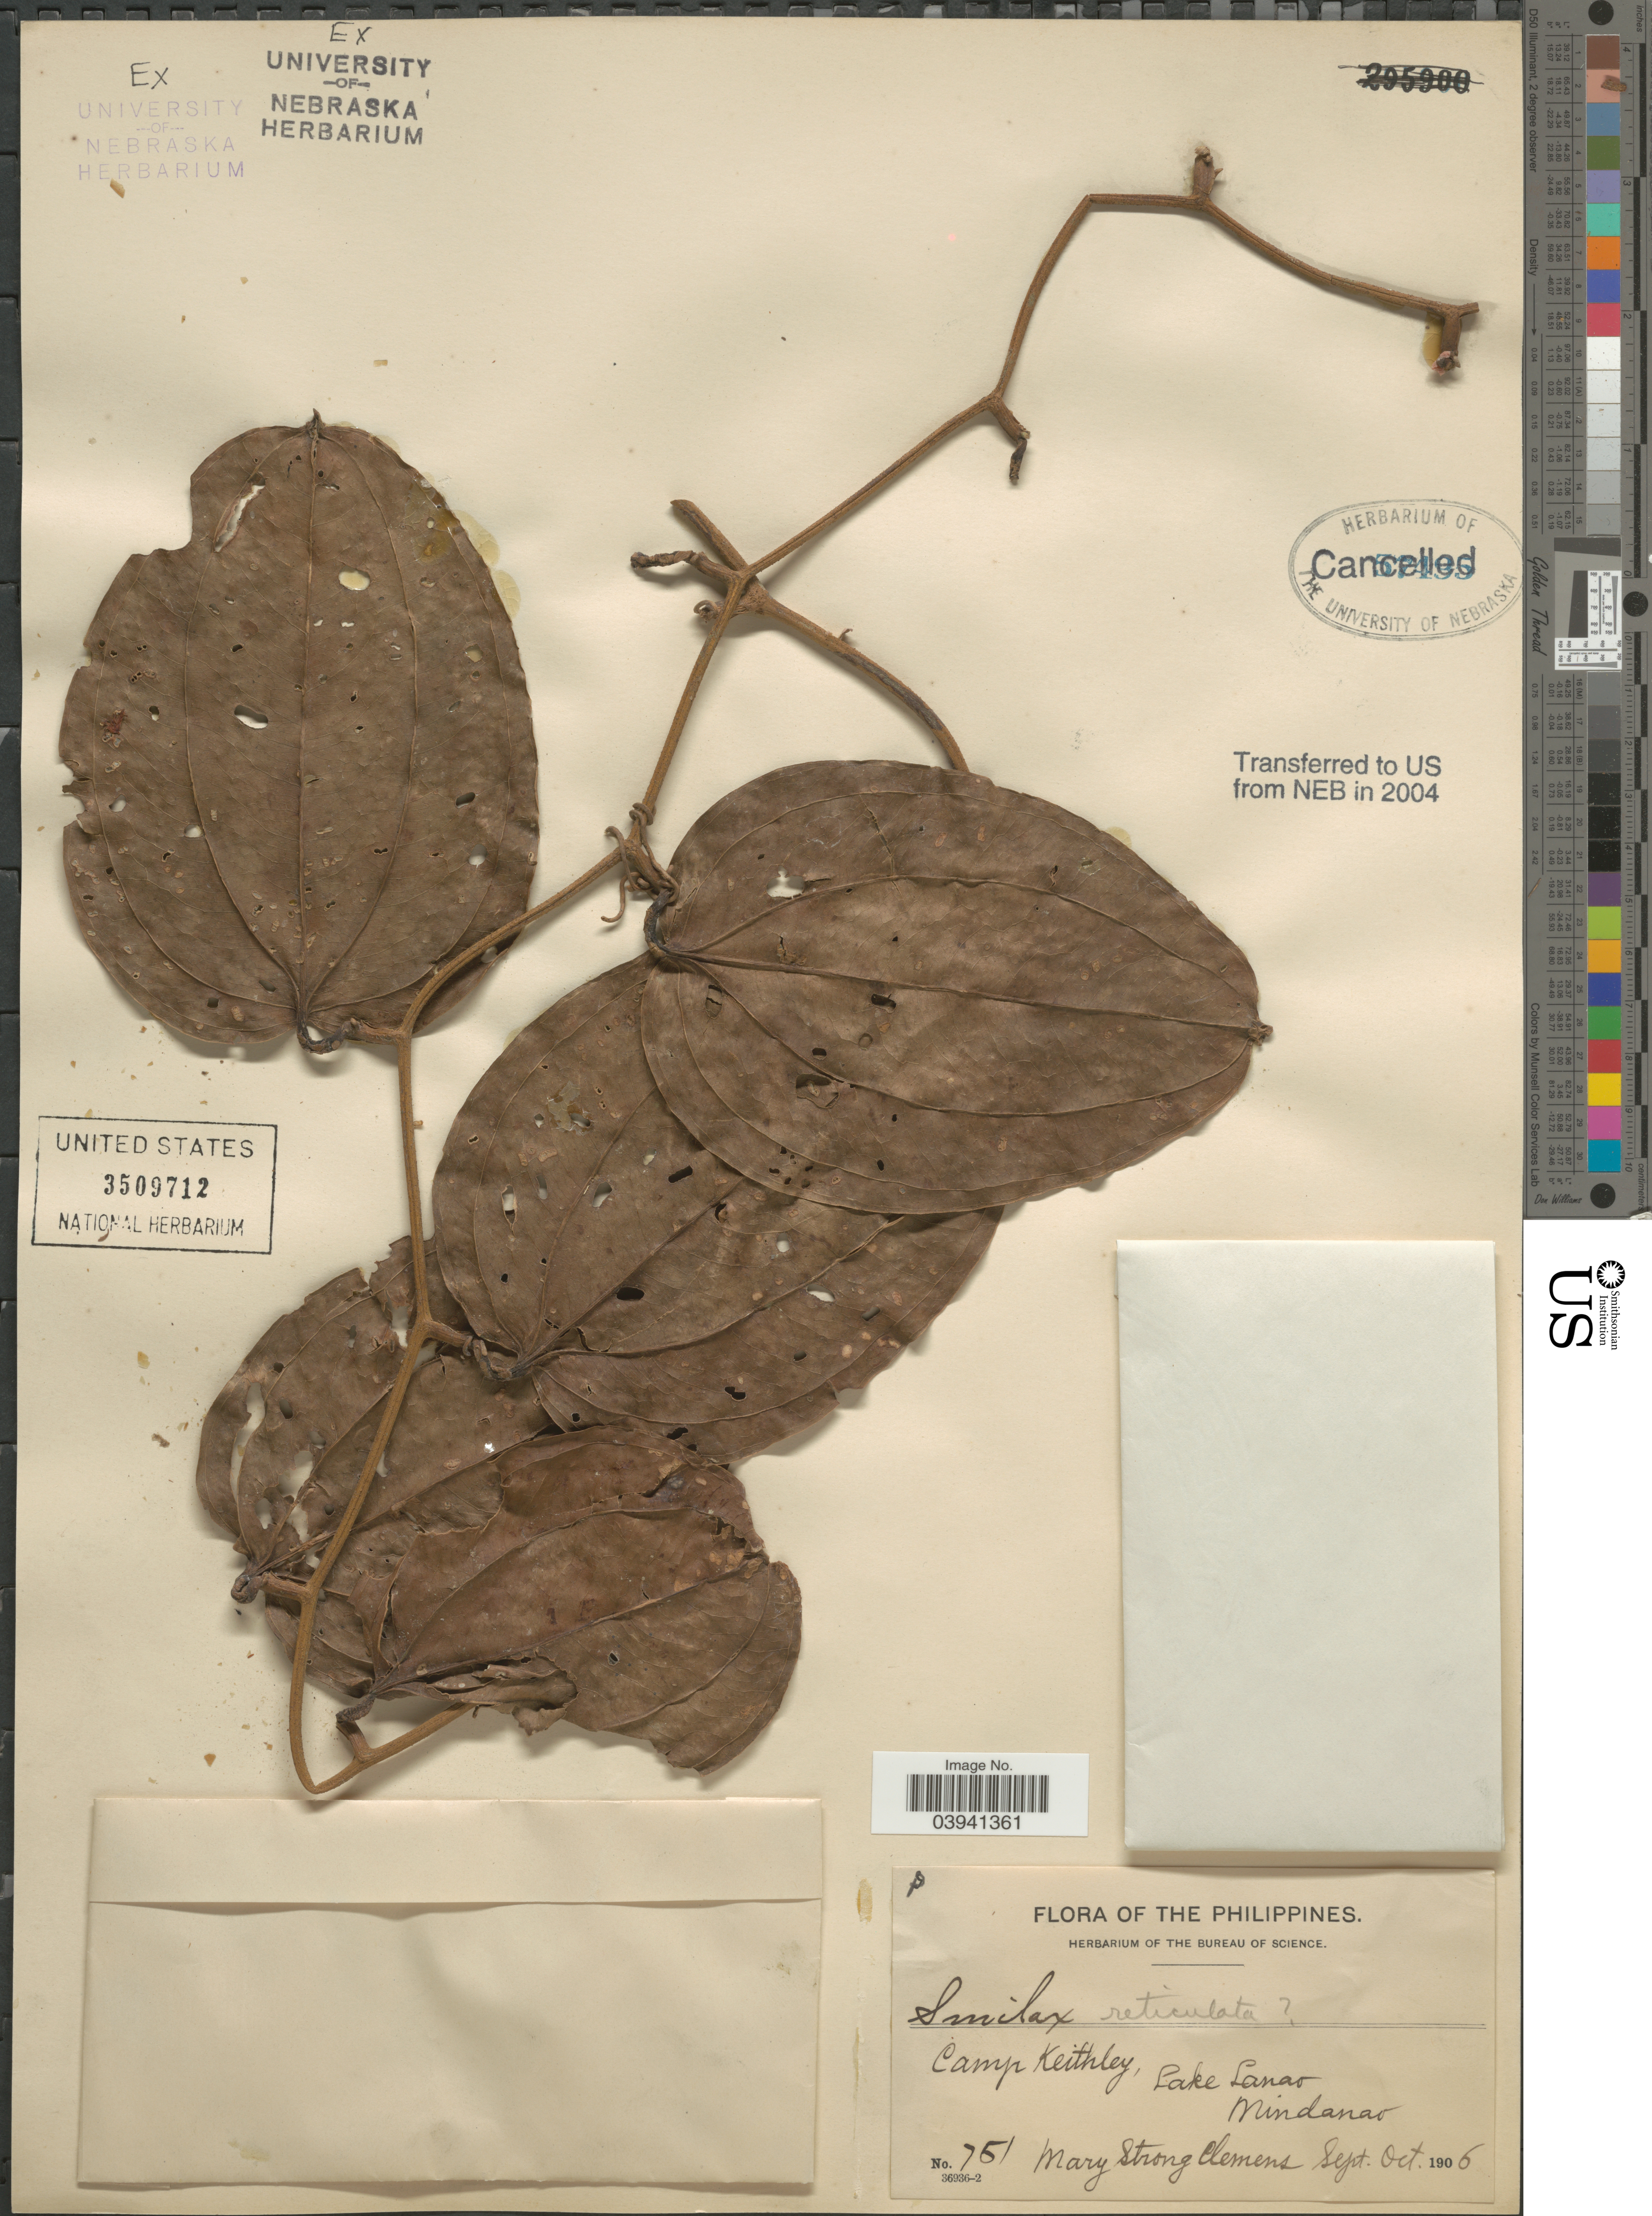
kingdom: Plantae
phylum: Tracheophyta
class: Liliopsida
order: Liliales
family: Smilacaceae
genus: Smilax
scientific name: Smilax sp.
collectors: M. S. Clemens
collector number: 751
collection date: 1906-09/1906-10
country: Philippines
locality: Camp Keithley, Lake Lanao, Mindanao.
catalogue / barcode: US 3509712